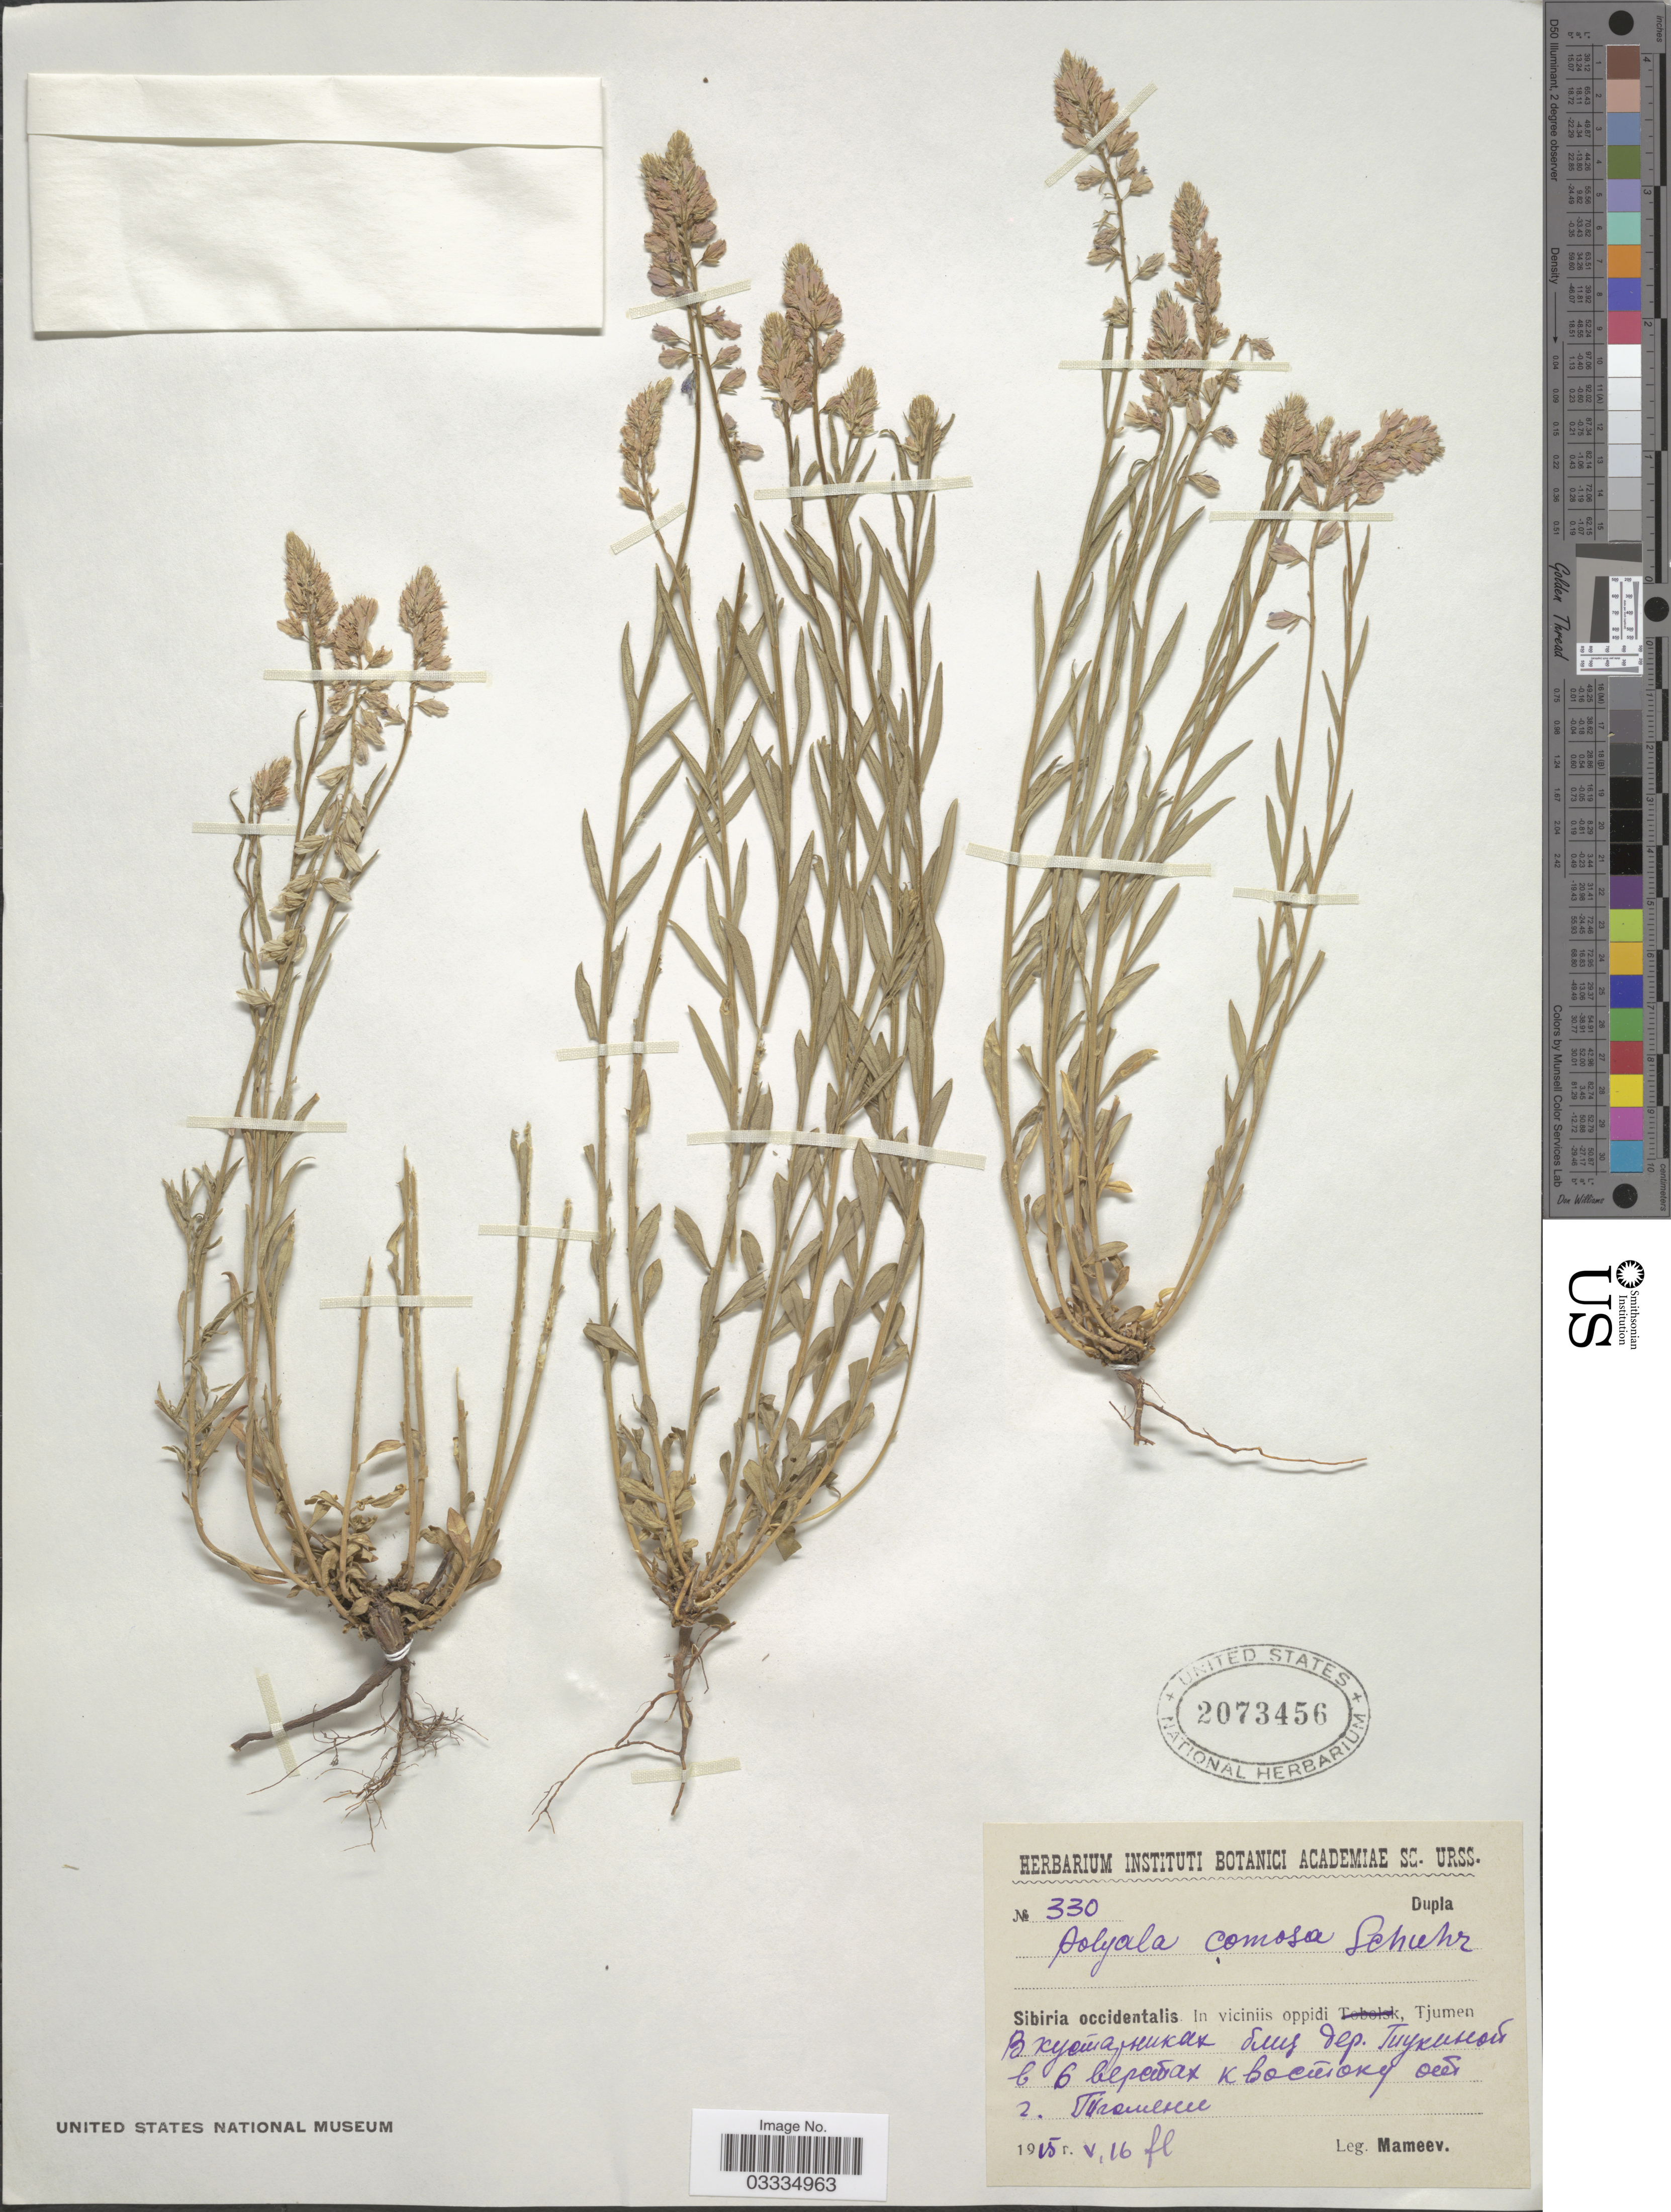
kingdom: Plantae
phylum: Tracheophyta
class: Magnoliopsida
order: Fabales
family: Polygalaceae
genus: Polygala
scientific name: Polygala comosa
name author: Schkuhr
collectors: Mameev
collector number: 330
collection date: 1915-05-16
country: Russian Federation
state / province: Tyumen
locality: Sibiria occidentalis. In viciniis oppidi, Tjumen. X.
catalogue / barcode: US 2073456